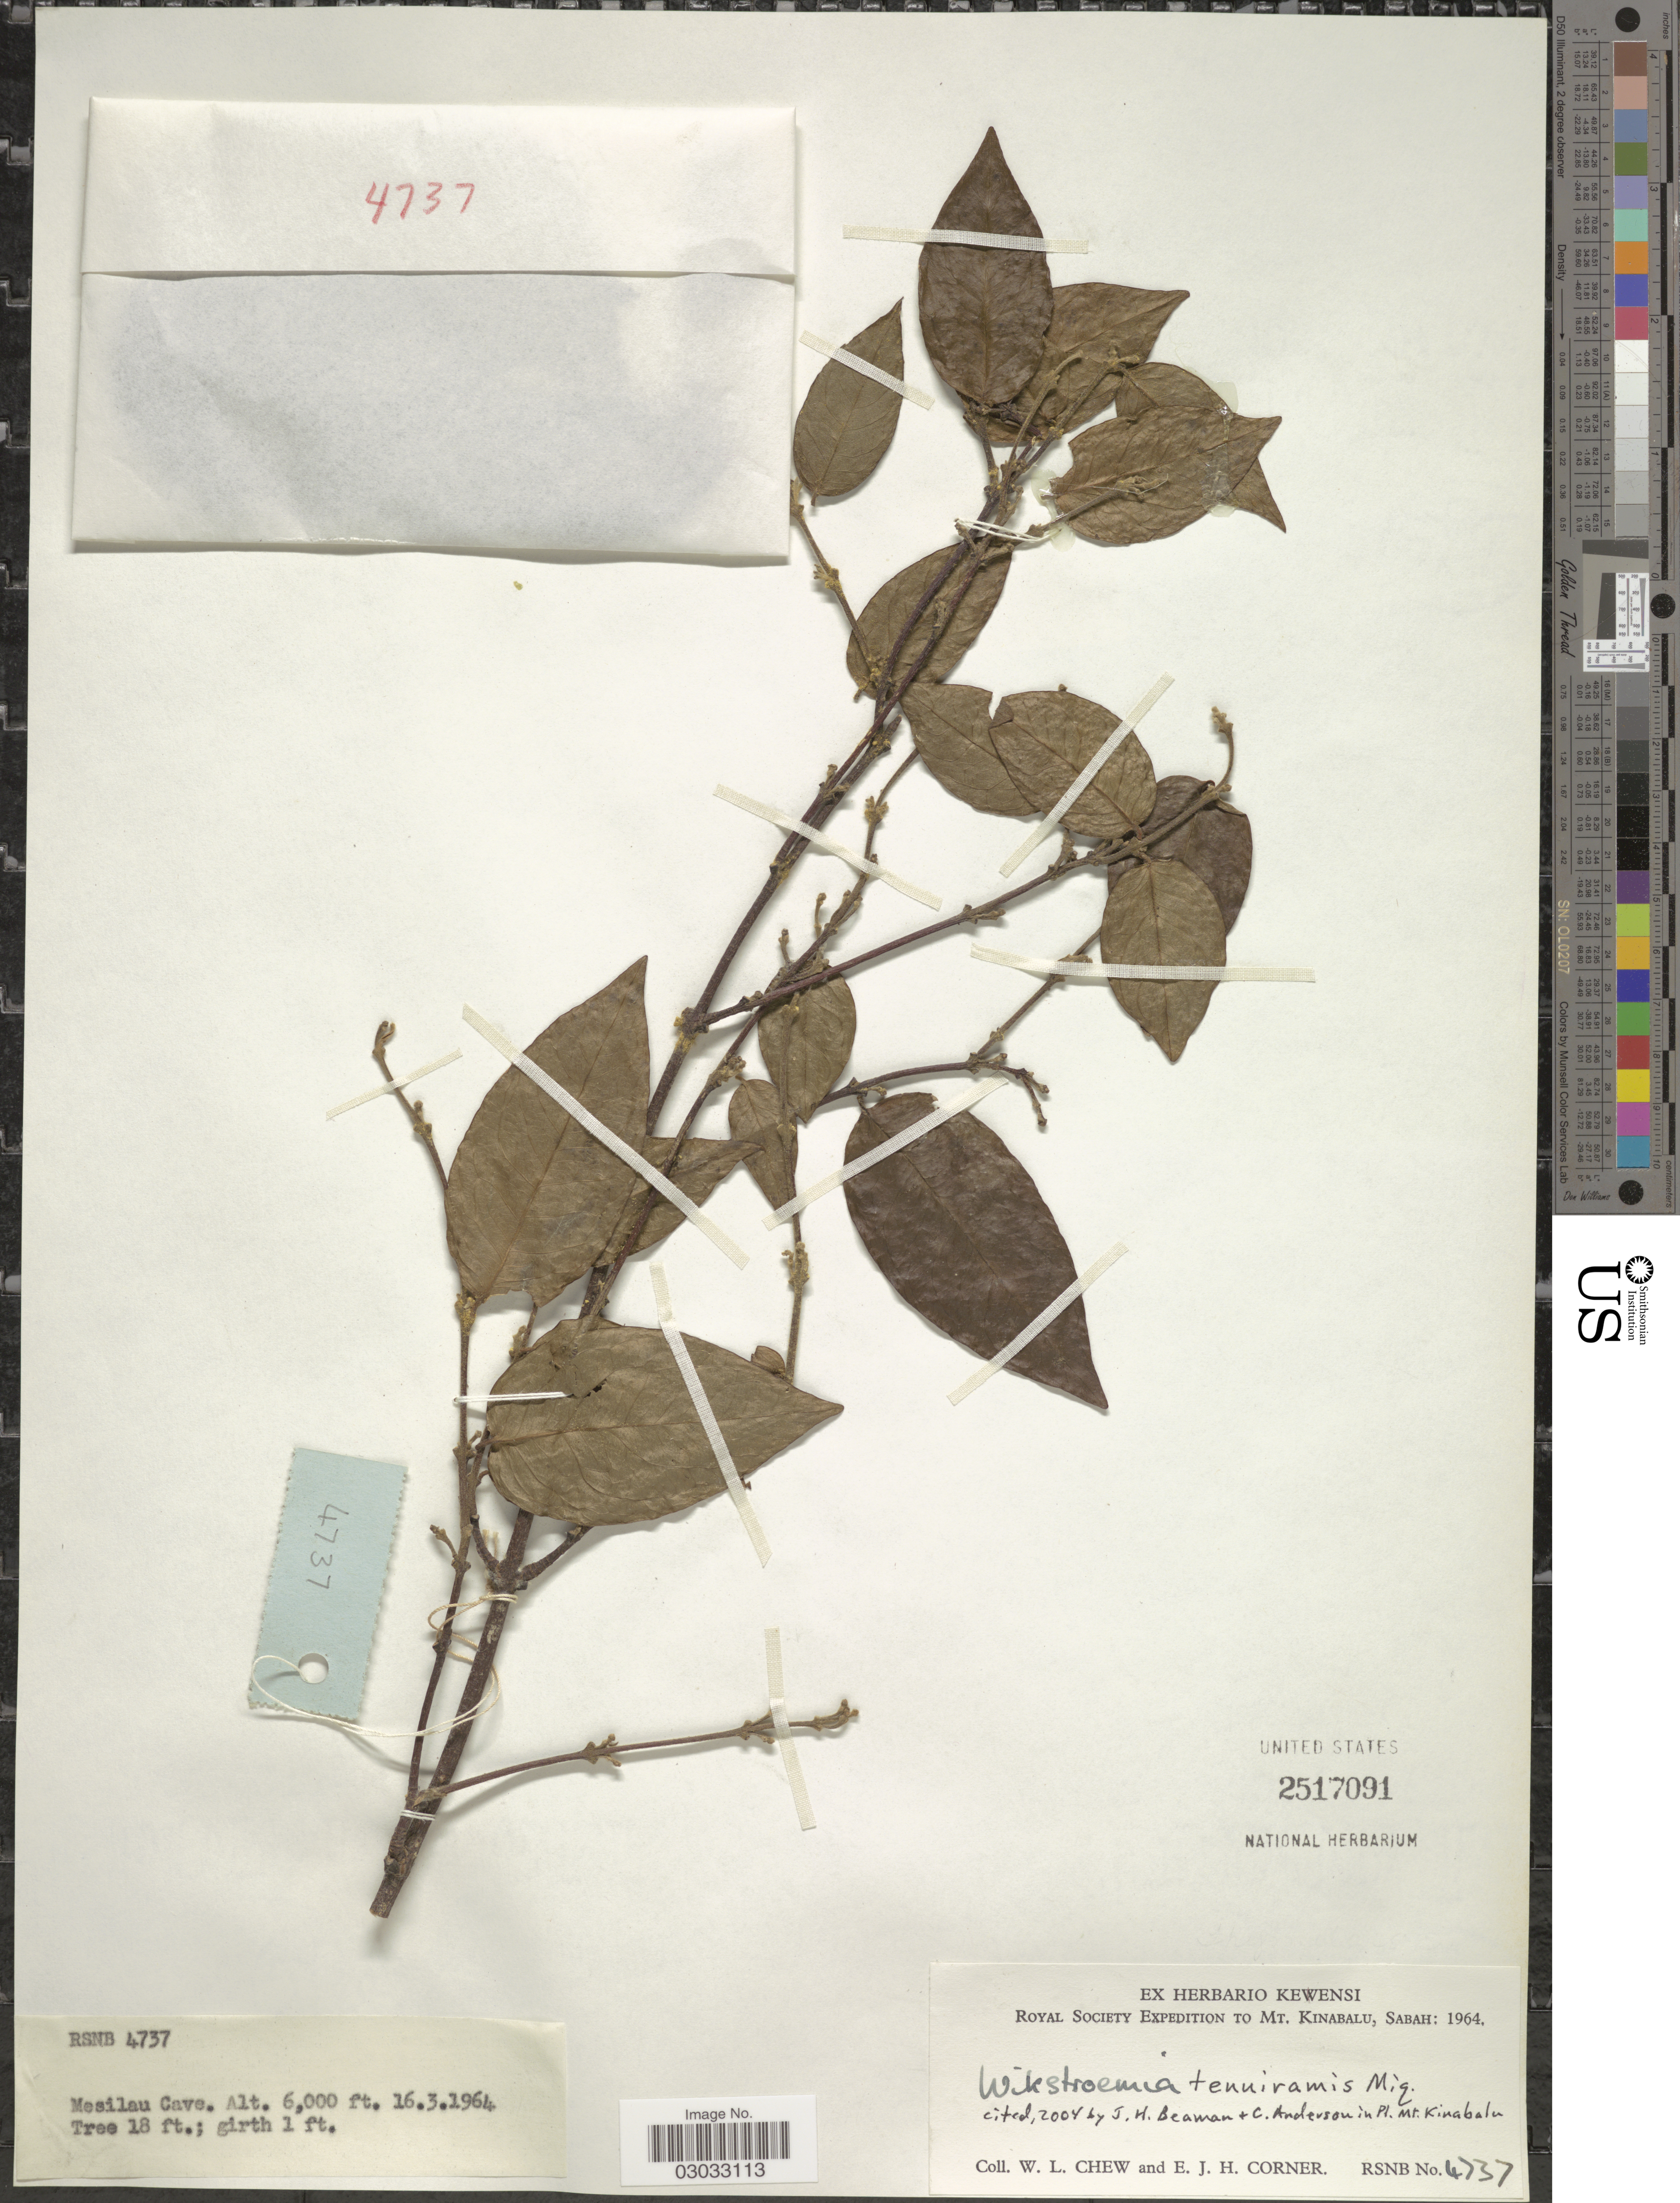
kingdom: Plantae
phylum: Tracheophyta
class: Magnoliopsida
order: Malvales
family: Thymelaeaceae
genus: Wikstroemia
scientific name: Wikstroemia tenuiramis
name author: Miq.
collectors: W. Chew & E. Corner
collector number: RSNB4737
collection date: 1964-03-16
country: Malaysia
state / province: Sabah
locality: Mt. Kinabalu, Mesilau Cave.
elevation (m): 1829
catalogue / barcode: US 2517091